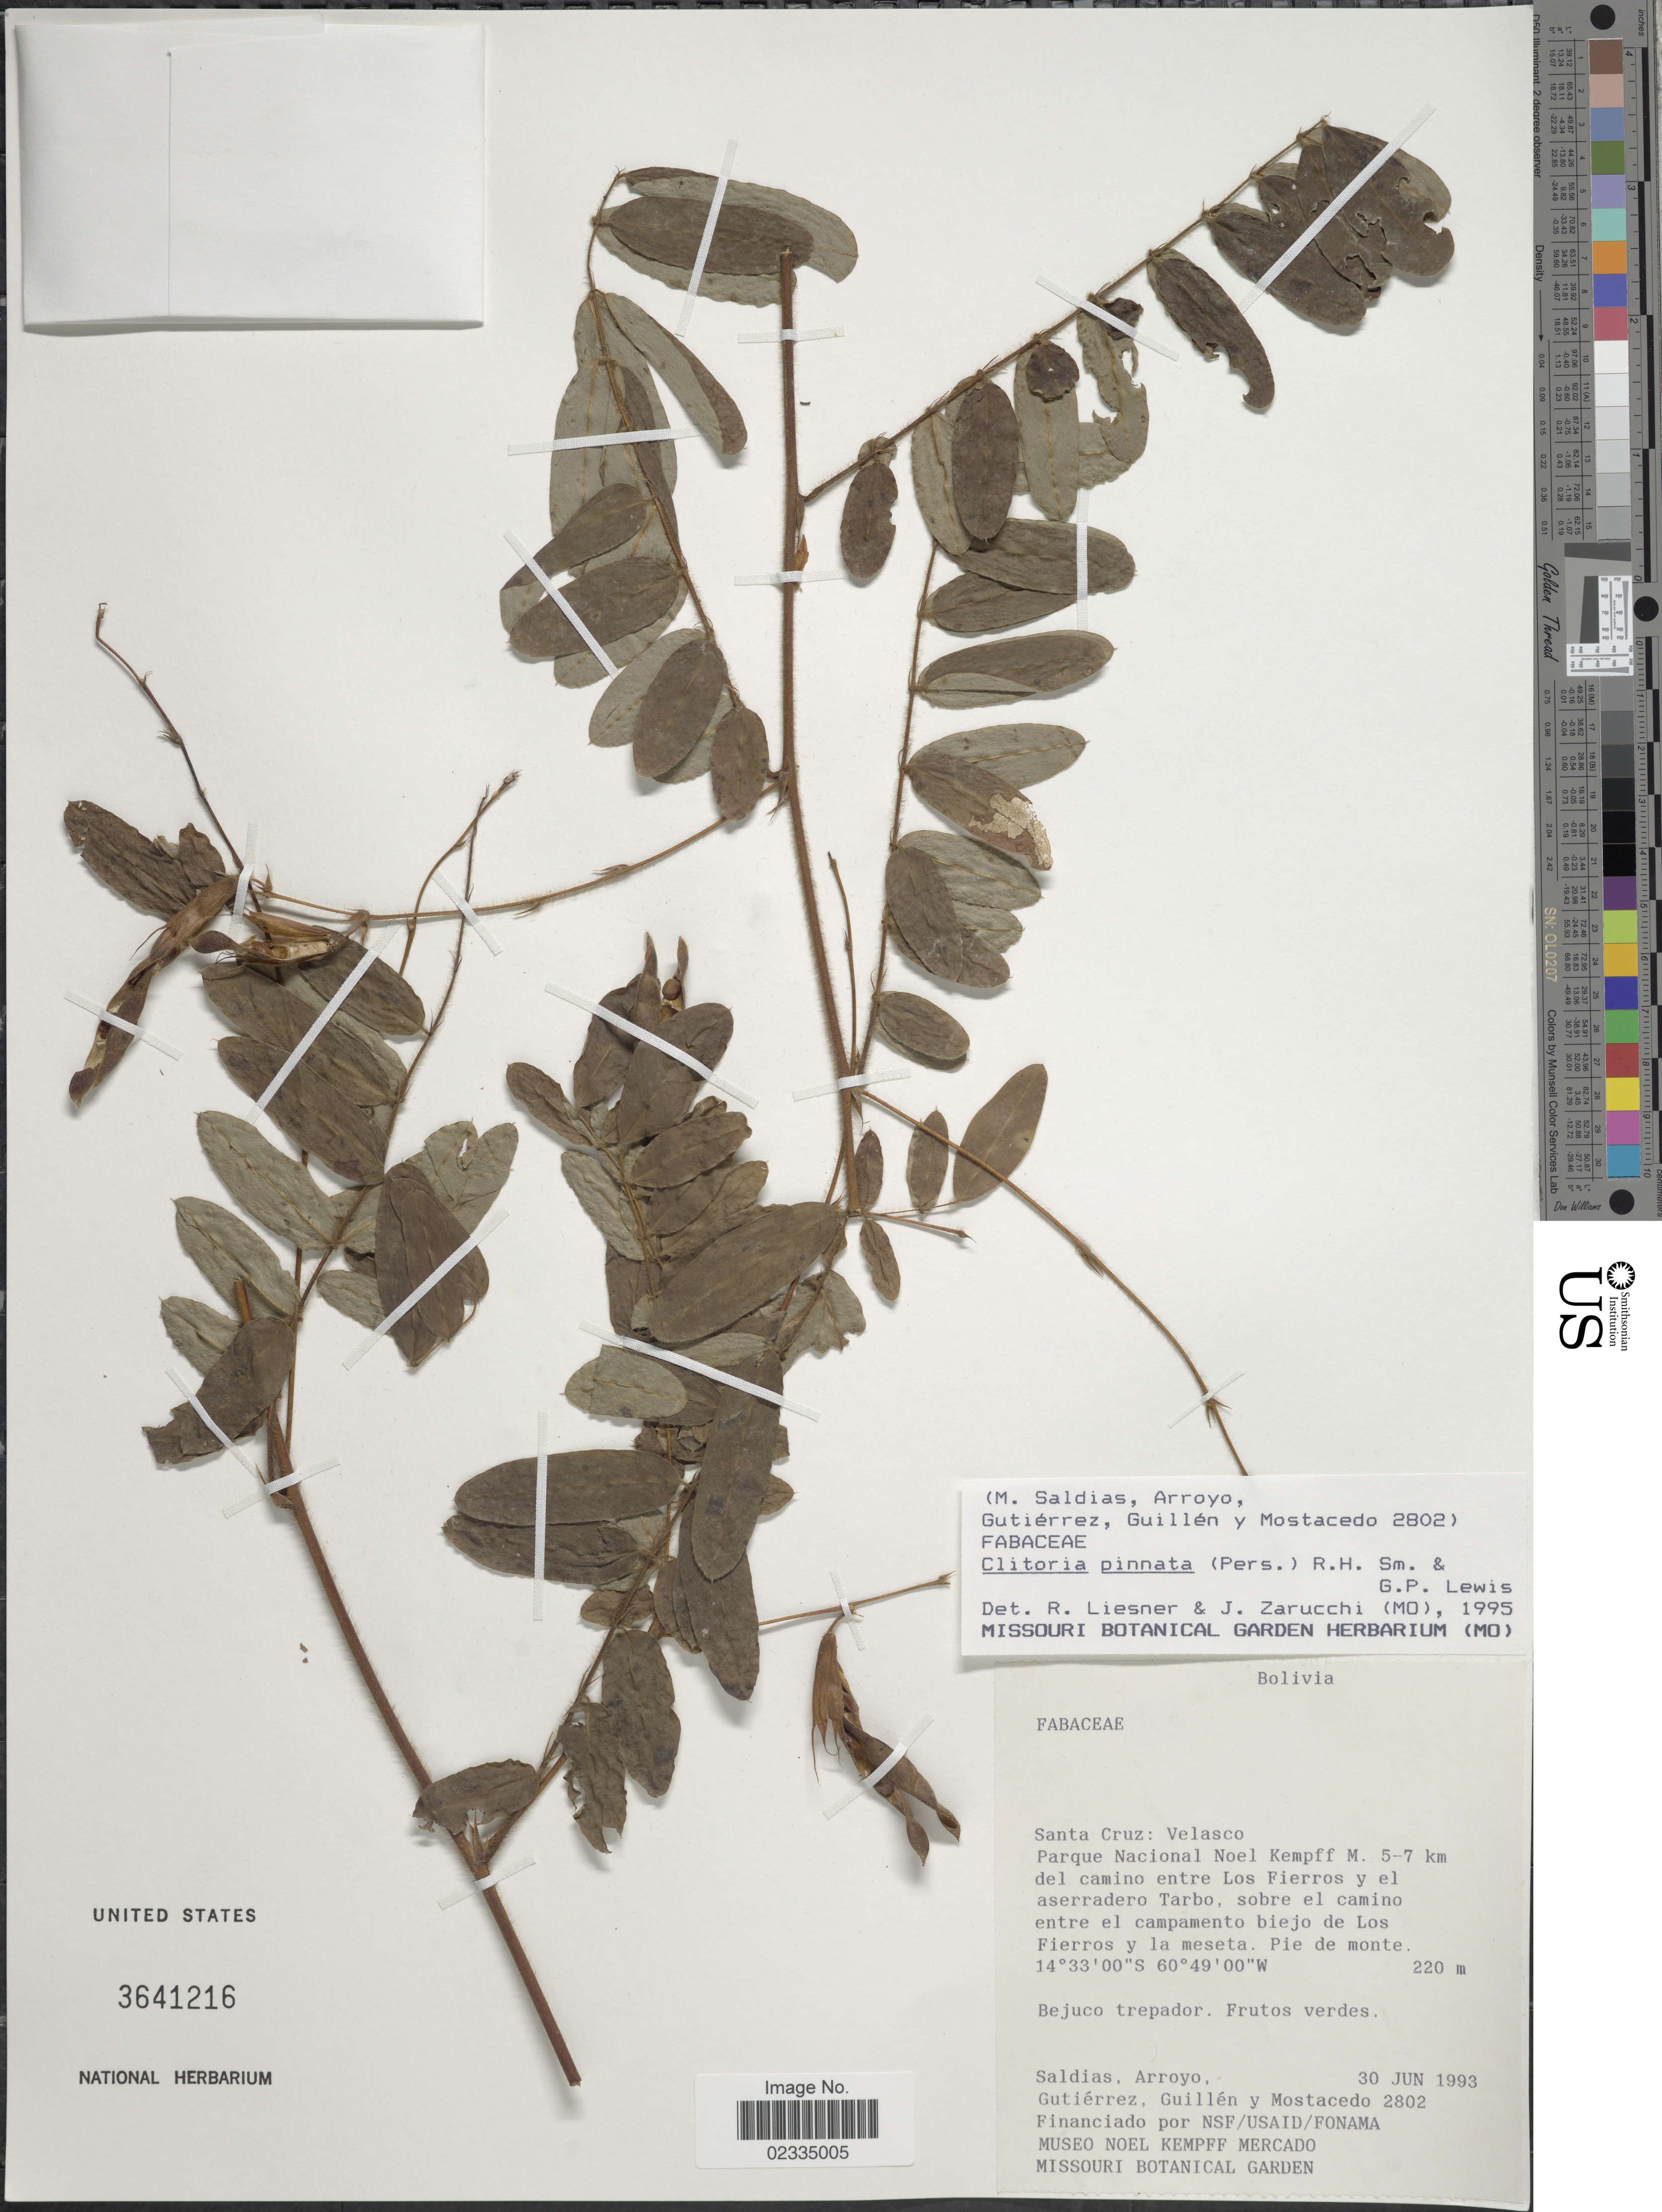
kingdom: Plantae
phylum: Tracheophyta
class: Magnoliopsida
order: Fabales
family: Fabaceae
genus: Clitoria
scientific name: Clitoria pinnata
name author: (Pers.) R.H. Sm. & G.P. Lewis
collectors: -. Saldias, Arroyo, --, Gutiérrez, --, -- Guillen & Mostacedo, --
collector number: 2802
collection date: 1993-06-30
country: Bolivia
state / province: Santa Cruz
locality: Velasco. Parque Nacional Noel Kempff M. 5-7 km del camino entre Los Fierros y el aserradero Tarbo, sobre el camino entre el campamento biejo de Los Fierros y la meseta. Pie de monte.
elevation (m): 220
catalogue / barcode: US 3641216